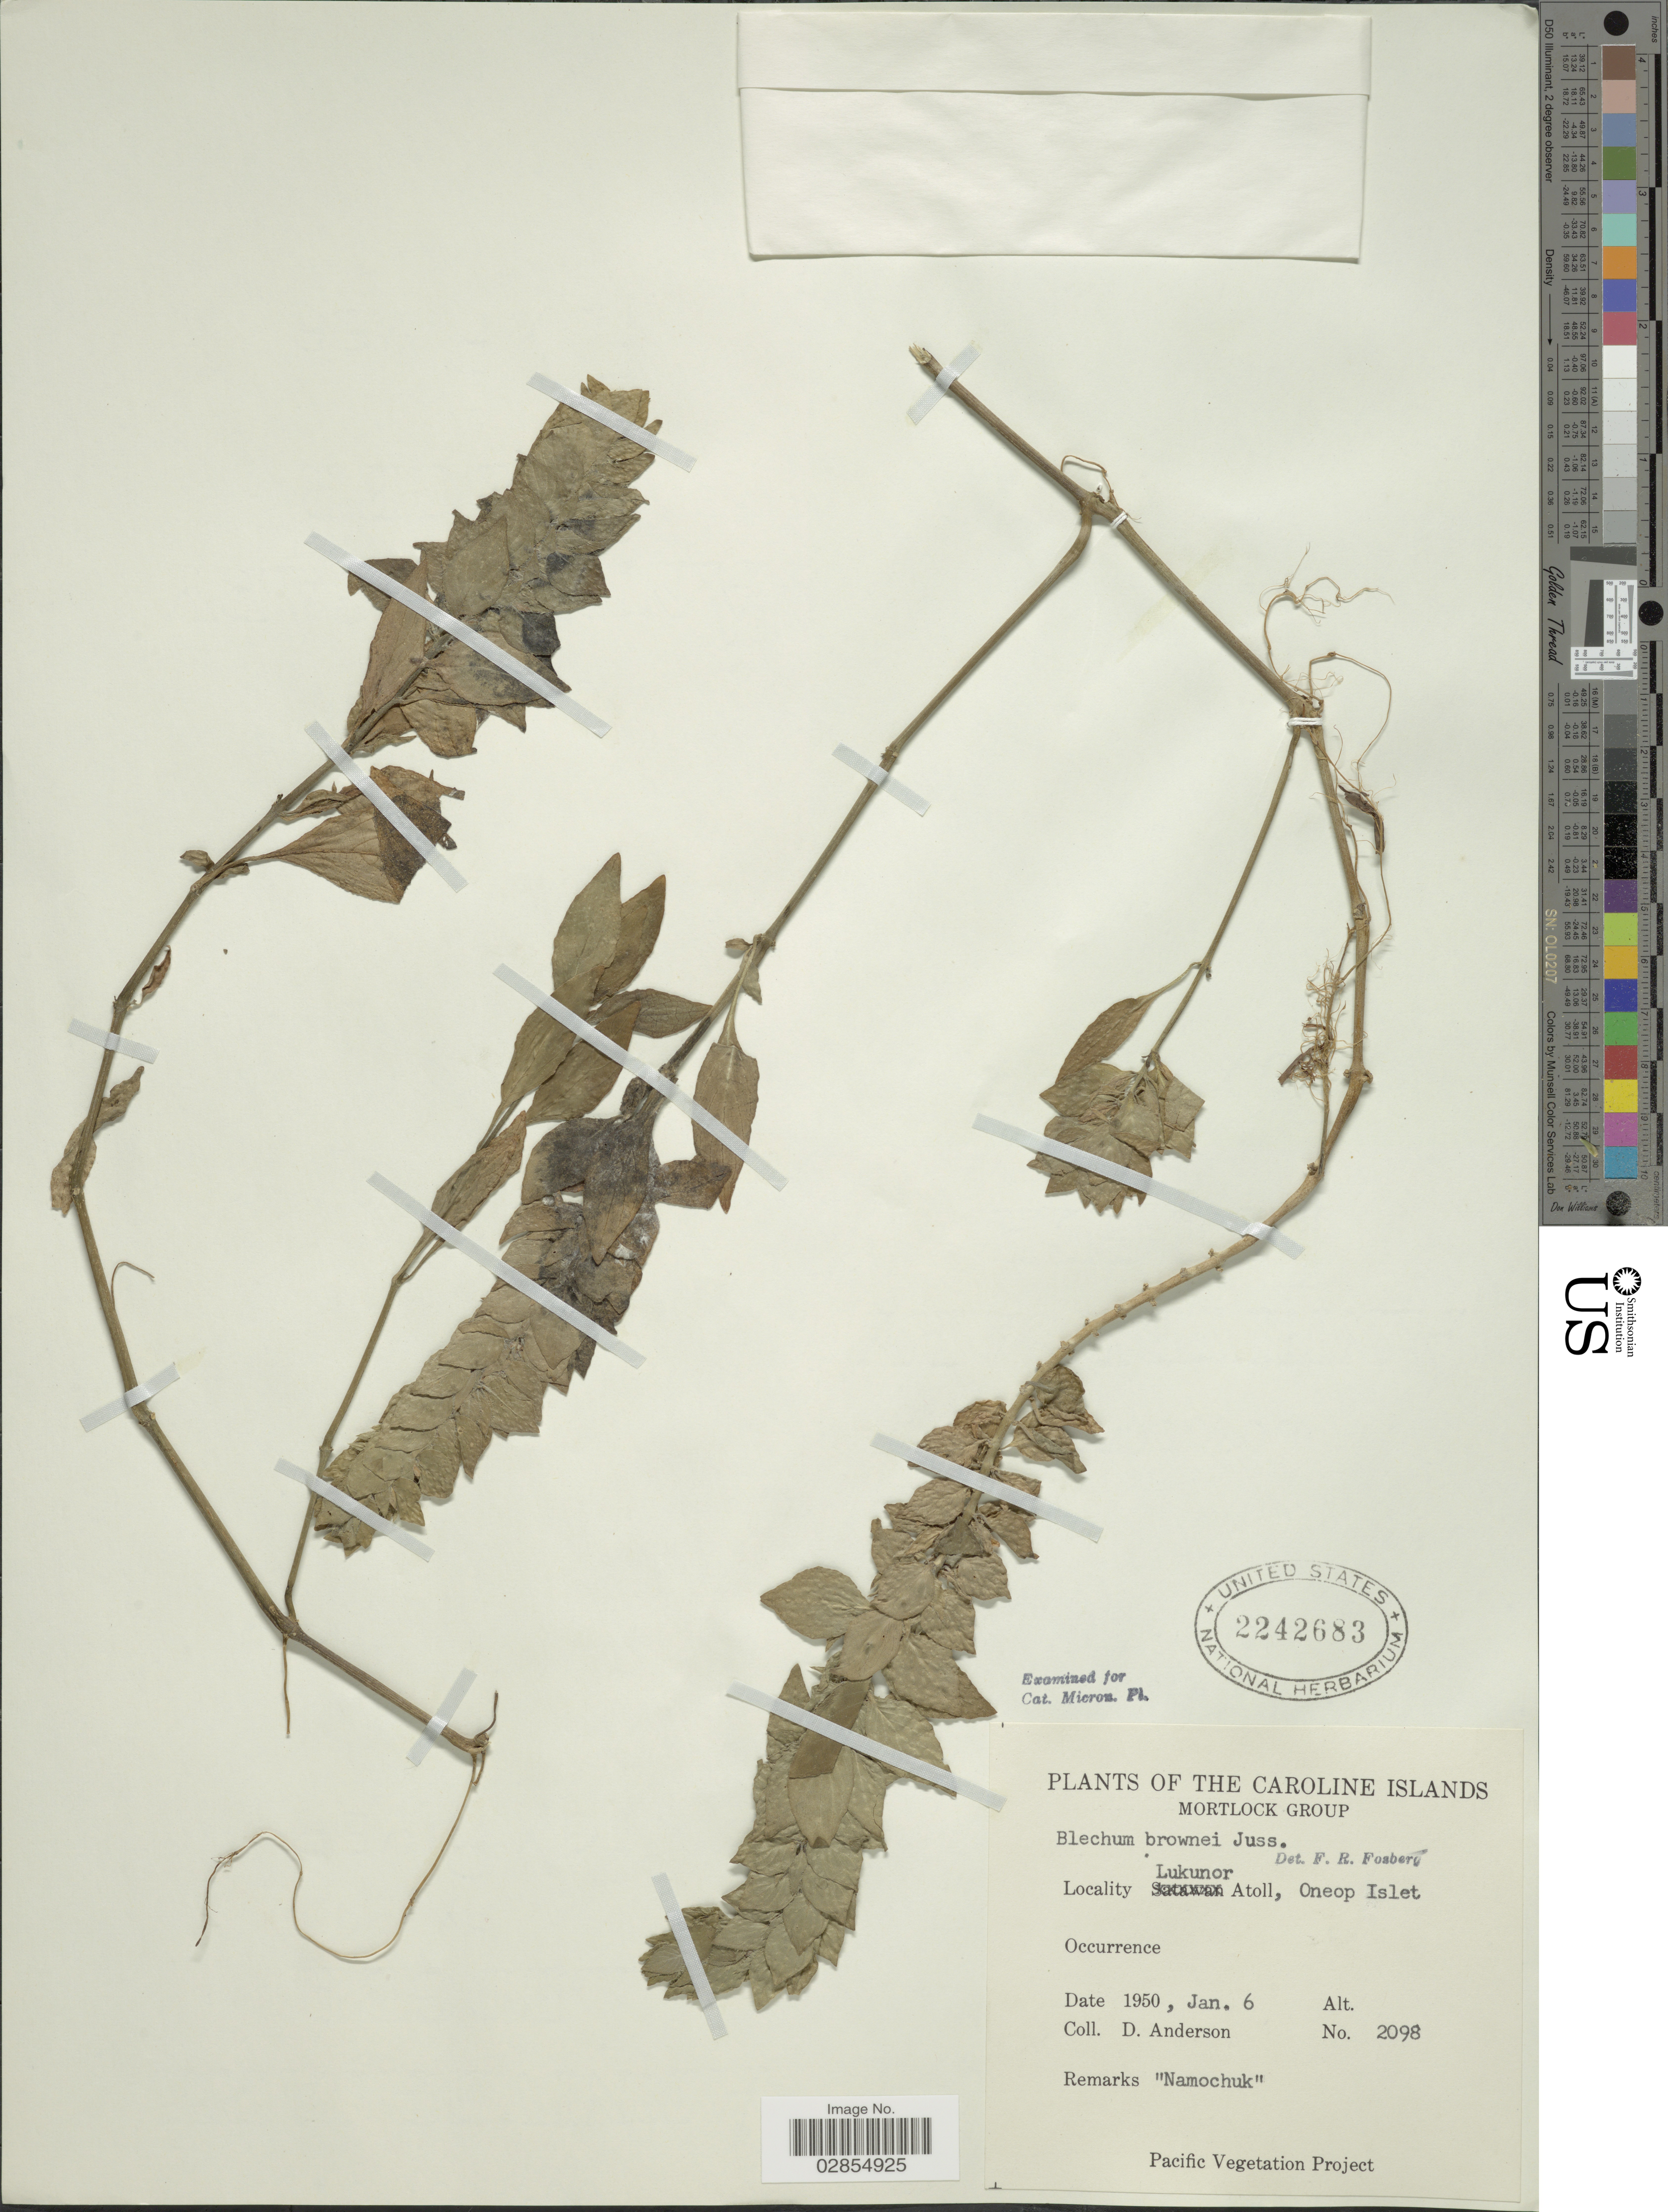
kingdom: Plantae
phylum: Tracheophyta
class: Magnoliopsida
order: Lamiales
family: Acanthaceae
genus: Blechum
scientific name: Blechum pyramidatum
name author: (Lam.) Urb.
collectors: D. Anderson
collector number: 2098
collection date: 1950-01-06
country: Micronesia, Federated States of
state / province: Truk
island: Lukunor Atoll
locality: Caroline Islands. Upper Mortlocks. Lukunor Atoll, Oneop Islet.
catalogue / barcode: US 2242683